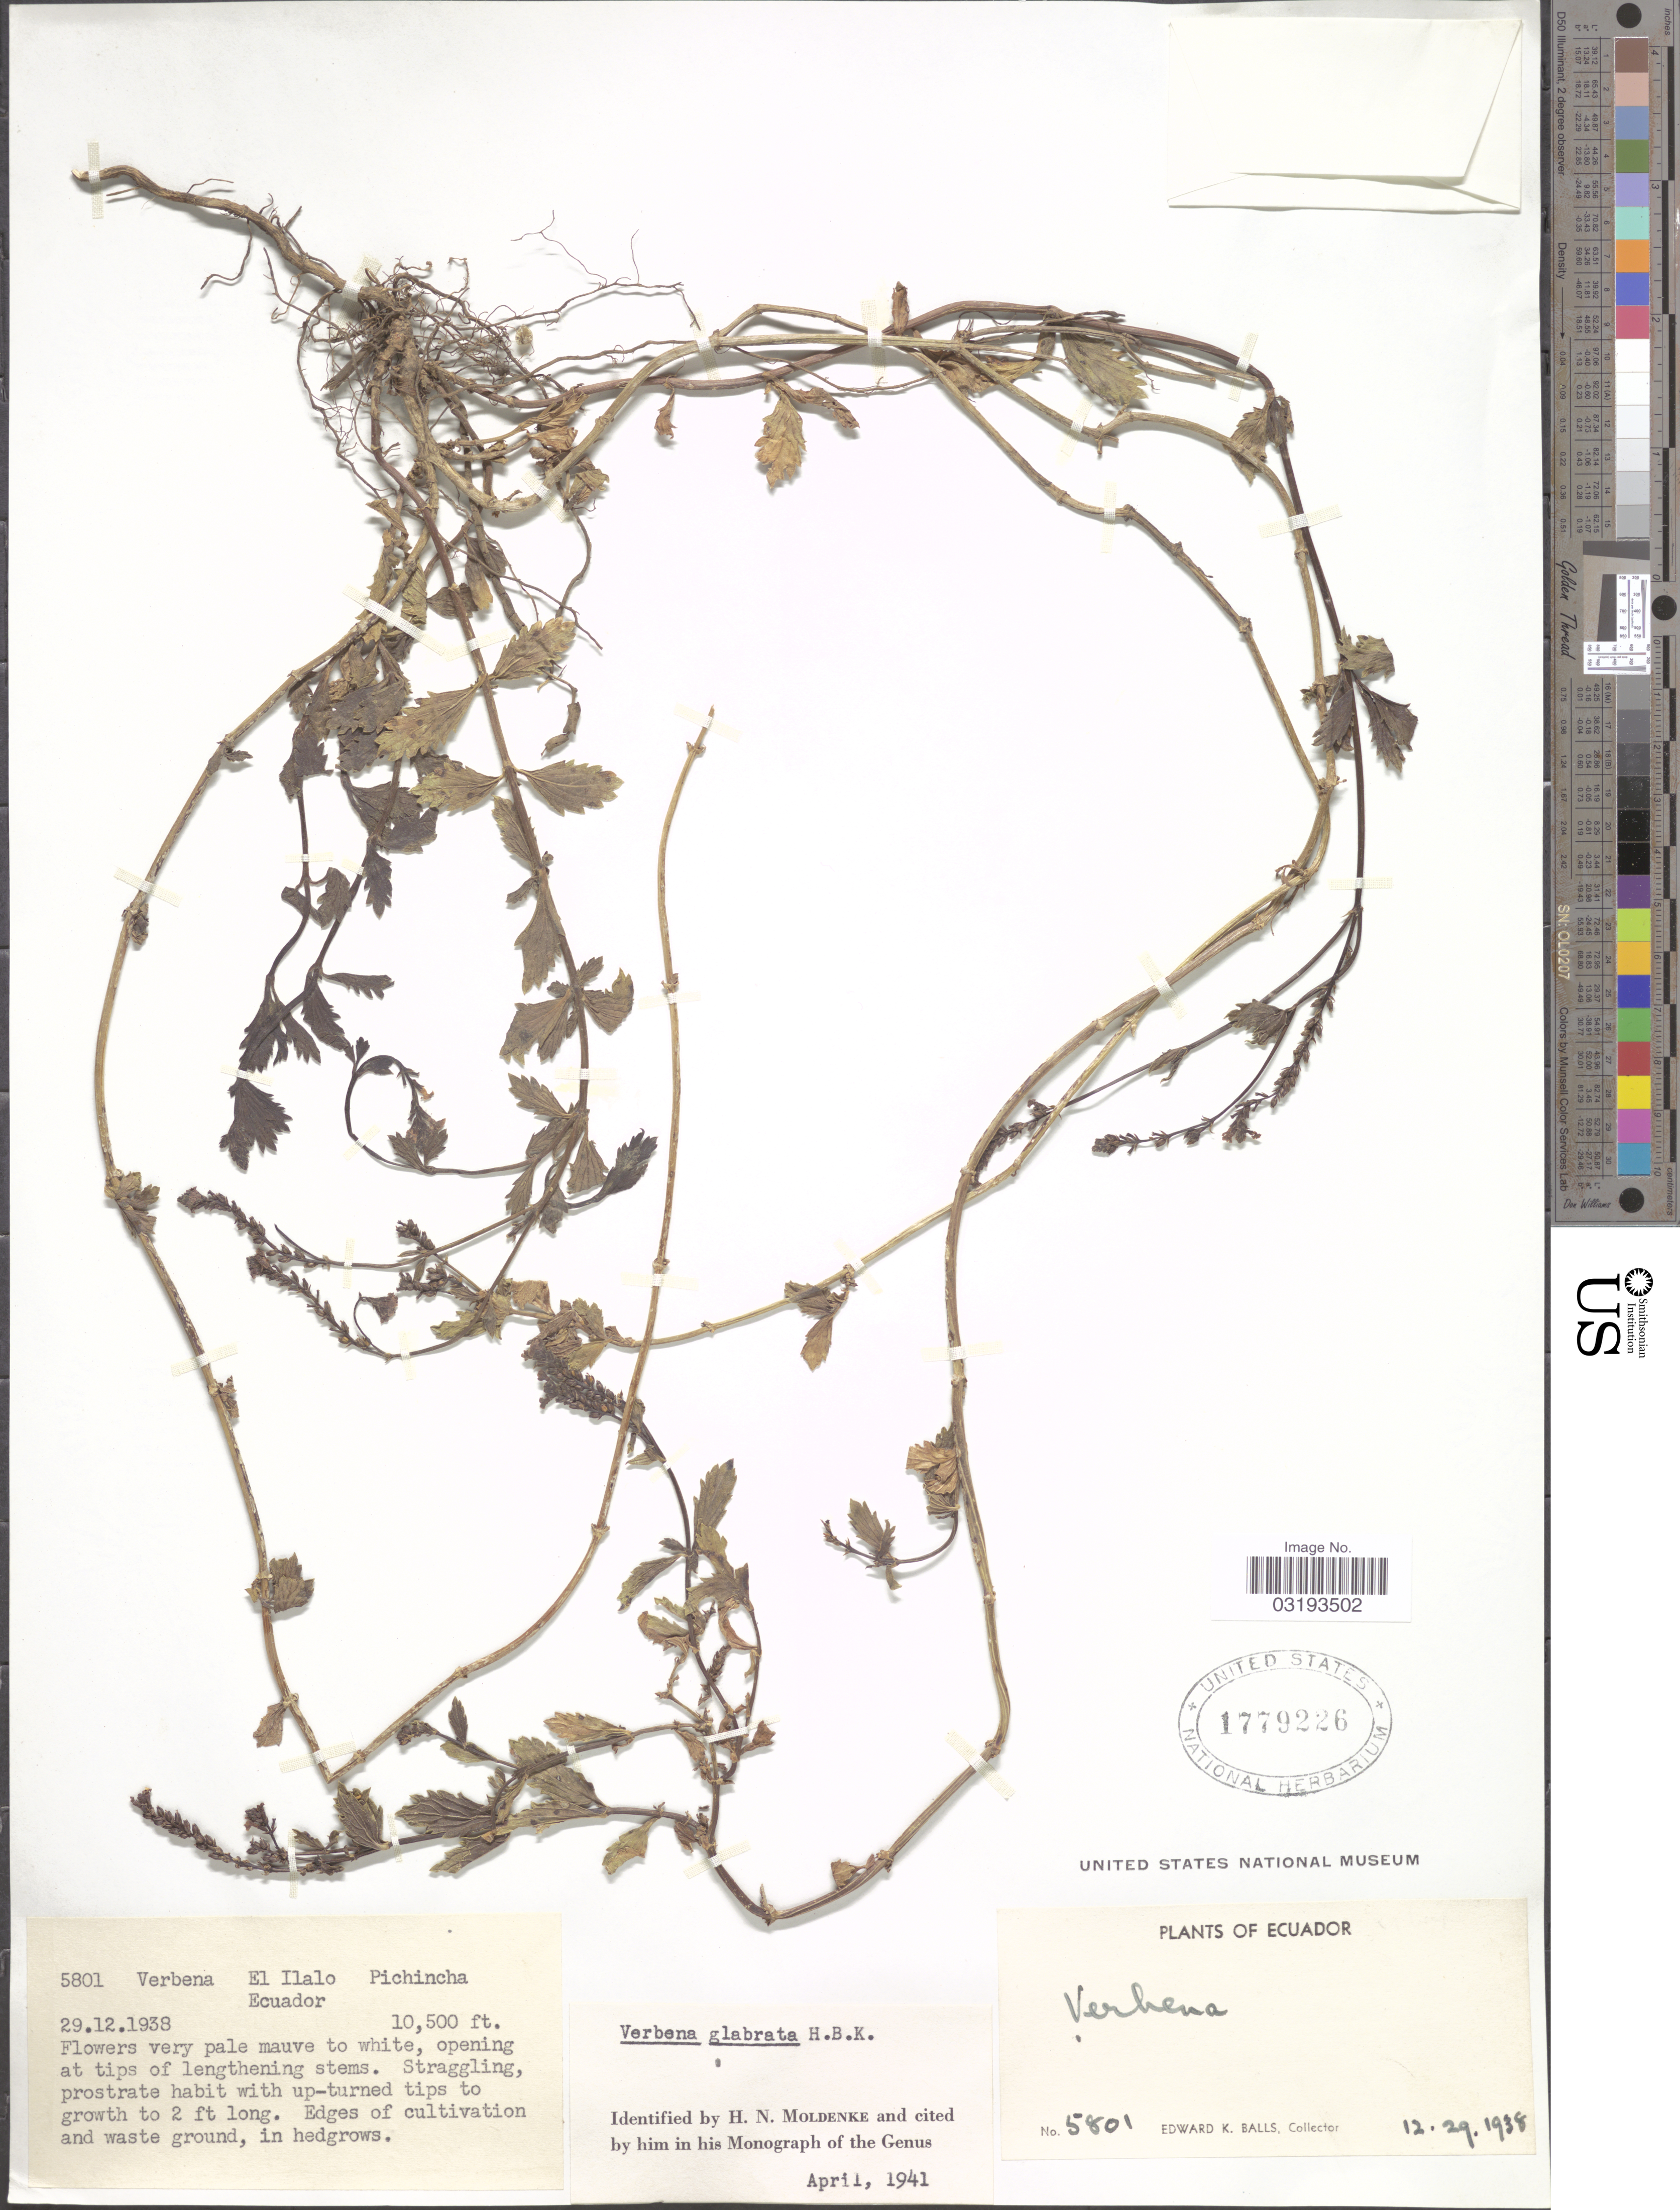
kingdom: Plantae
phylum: Tracheophyta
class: Magnoliopsida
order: Lamiales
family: Verbenaceae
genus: Verbena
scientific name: Verbena glabrata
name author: Kunth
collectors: E. K. Balls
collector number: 5801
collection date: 1938-12-29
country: Ecuador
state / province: Pichincha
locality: El Ilalo.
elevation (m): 3200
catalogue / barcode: US 1779226